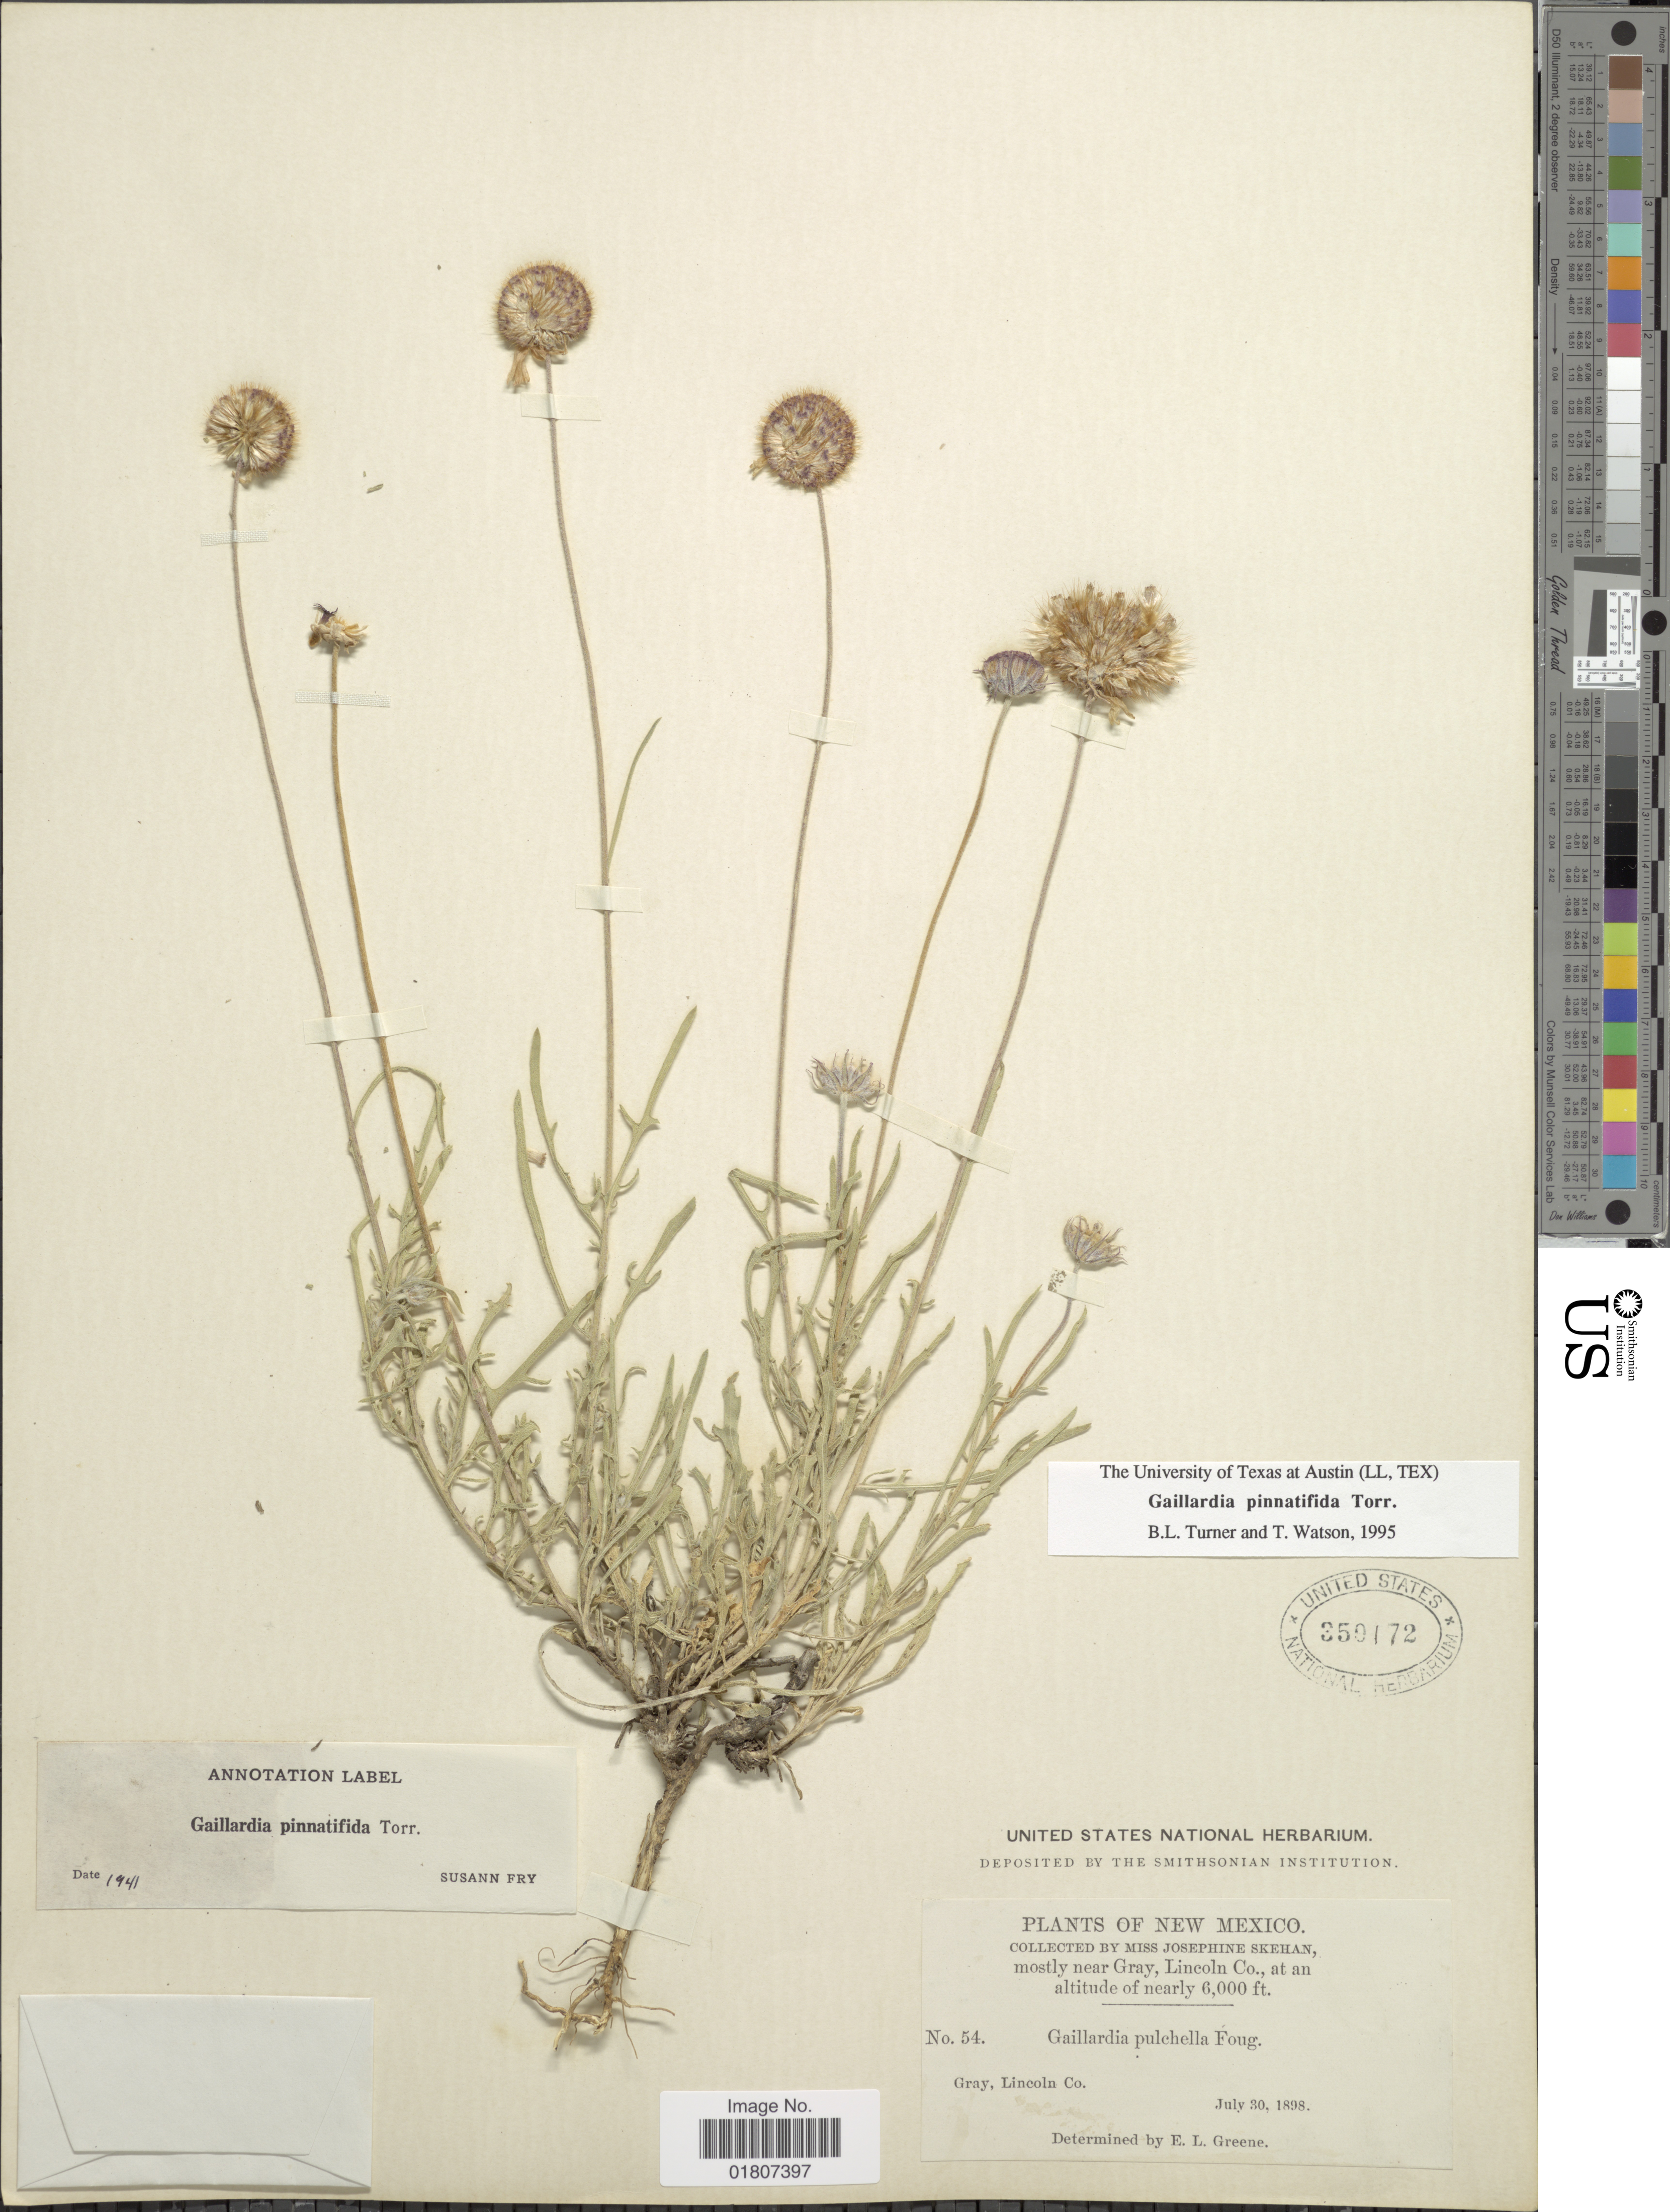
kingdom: Plantae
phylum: Tracheophyta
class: Magnoliopsida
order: Asterales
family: Asteraceae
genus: Gaillardia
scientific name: Gaillardia pinnatifida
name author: Torr.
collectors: J. Skehan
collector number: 54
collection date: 1898-07-30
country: United States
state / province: New Mexico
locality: Mostly near Gray, Lincoln Co.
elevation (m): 1829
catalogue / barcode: US 359172